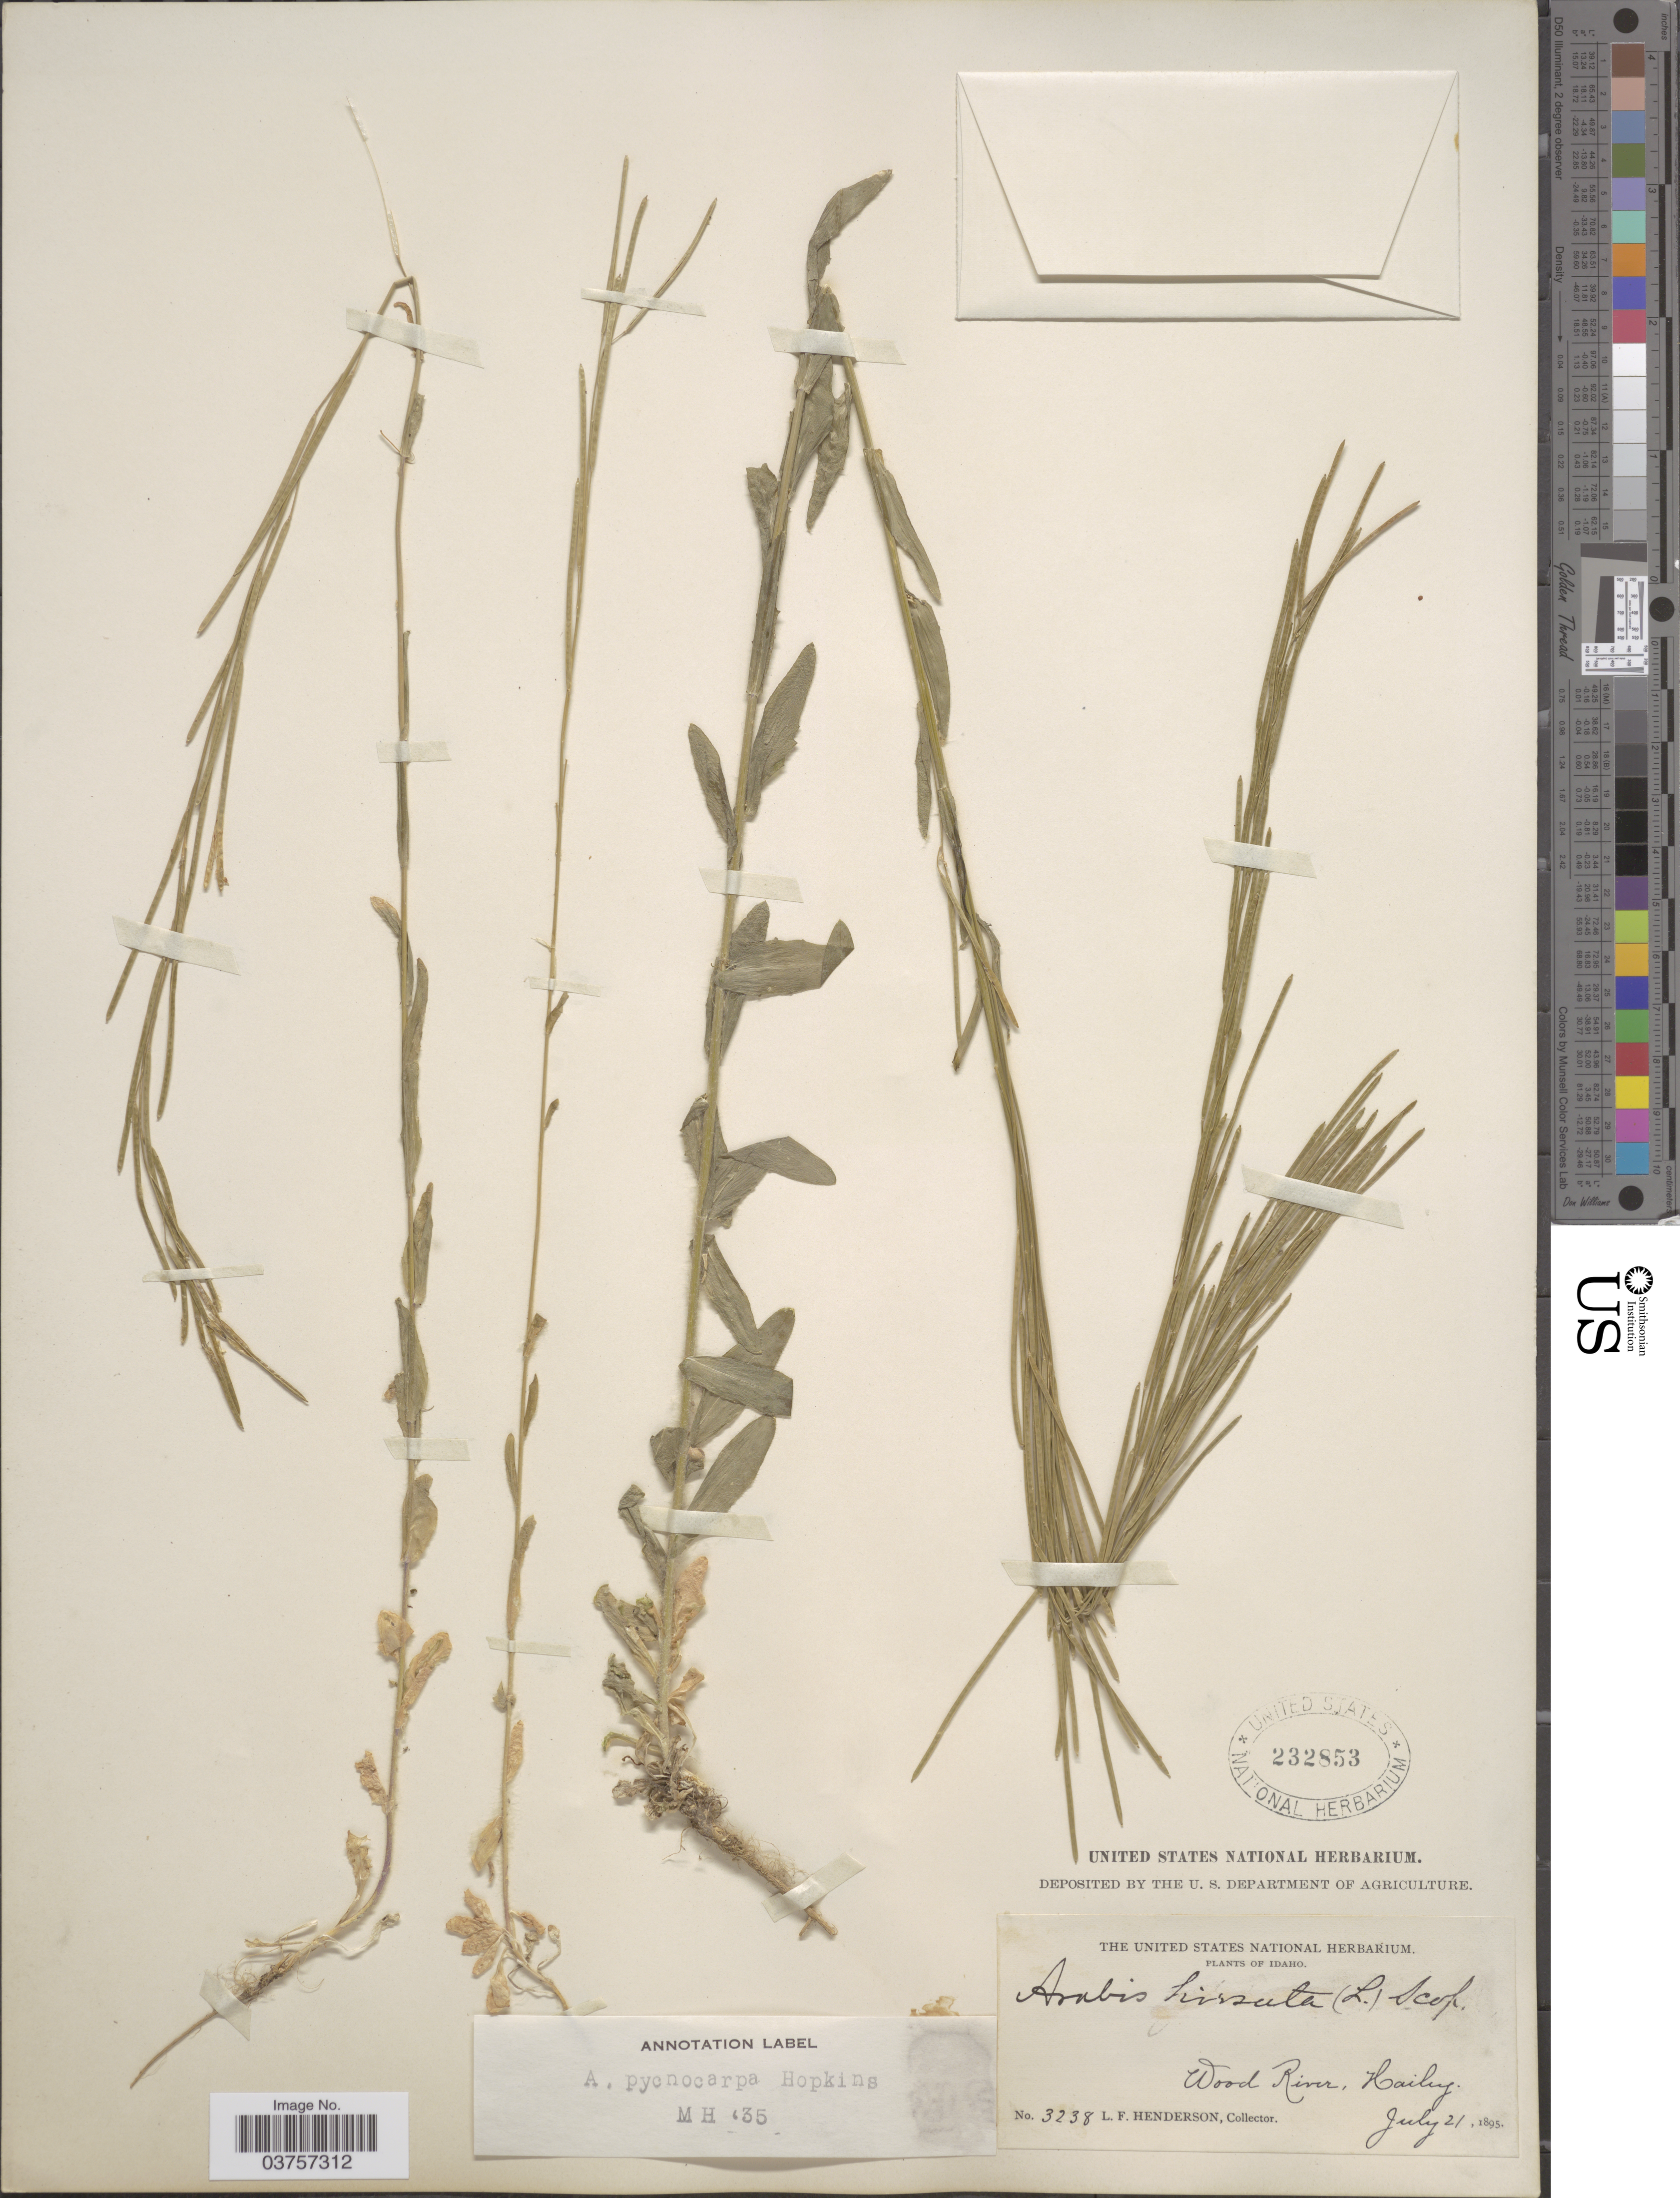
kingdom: Plantae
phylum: Tracheophyta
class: Magnoliopsida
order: Brassicales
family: Brassicaceae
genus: Arabis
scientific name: Arabis hirsuta var. pycnocarpa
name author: M. Hopkins & Rollins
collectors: L. Henderson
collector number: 3238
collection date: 1895-07-21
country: United States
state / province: Idaho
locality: Wood River, Hailey.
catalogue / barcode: US 232853